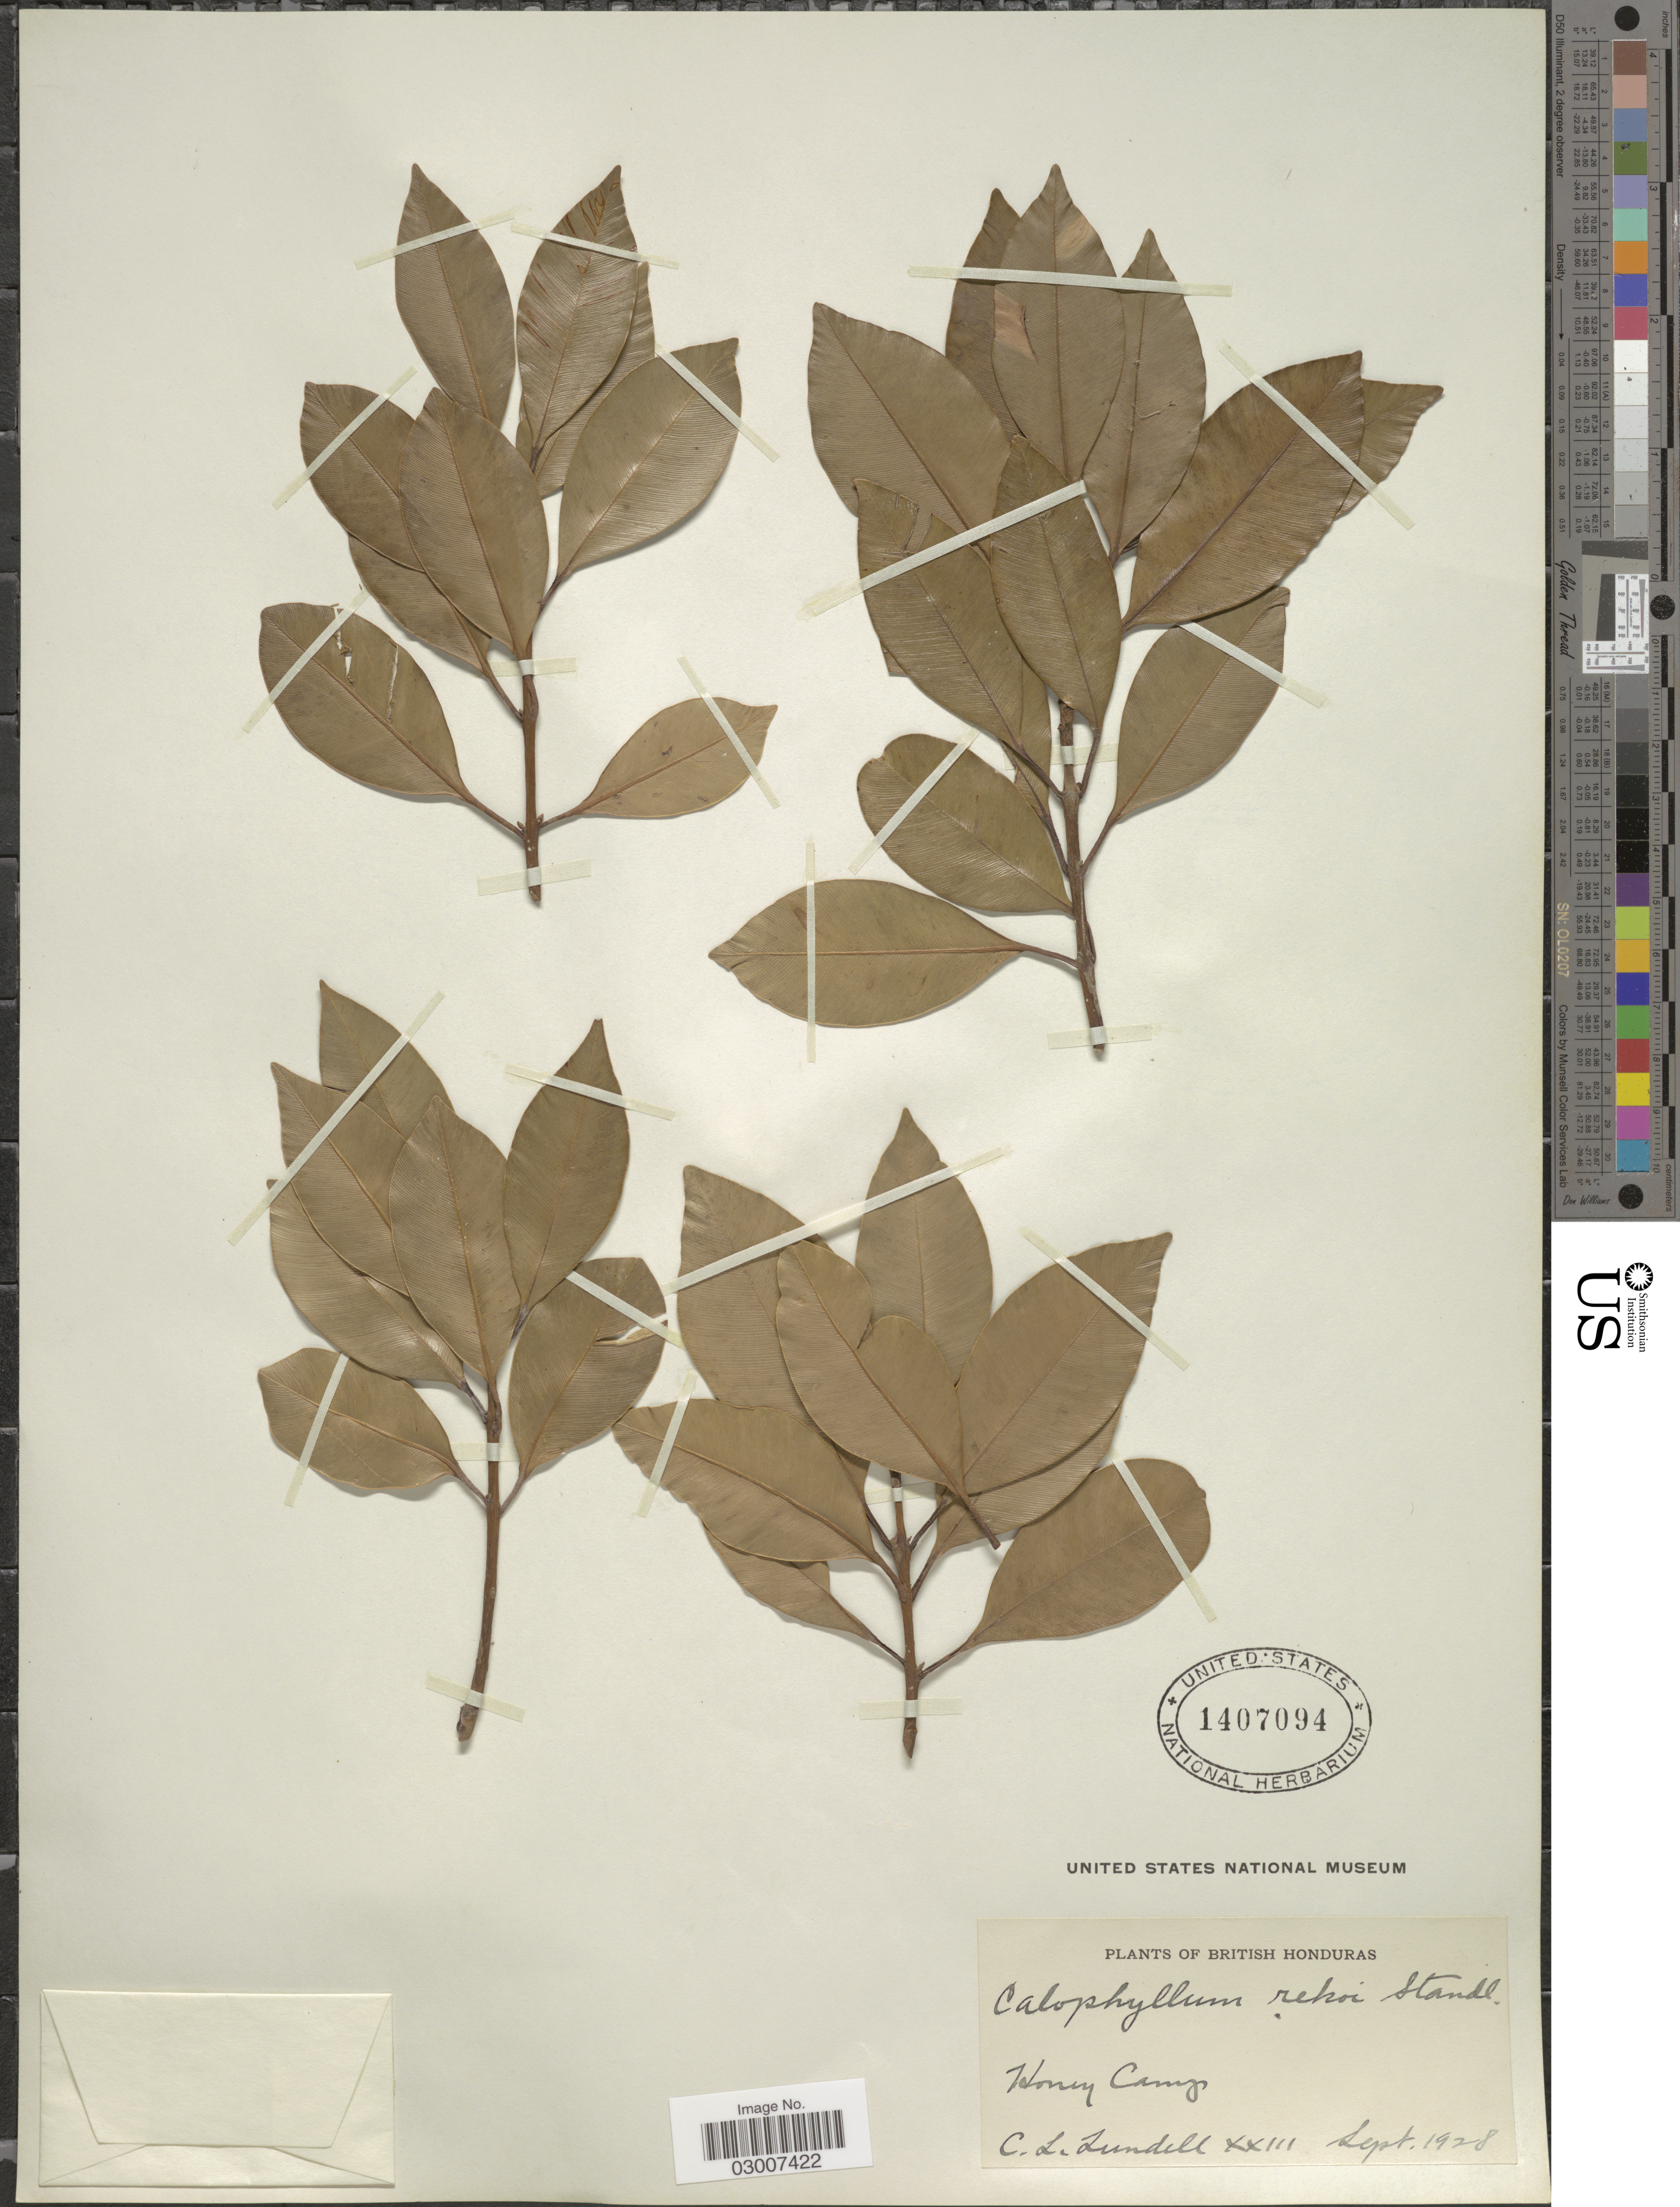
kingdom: Plantae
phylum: Tracheophyta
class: Magnoliopsida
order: Malpighiales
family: Calophyllaceae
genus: Calophyllum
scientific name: Calophyllum brasiliense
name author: Cambess.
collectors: C. L. Lundell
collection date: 1928-09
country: Belize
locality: British Honduras. Honey Camp.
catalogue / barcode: US 1407094